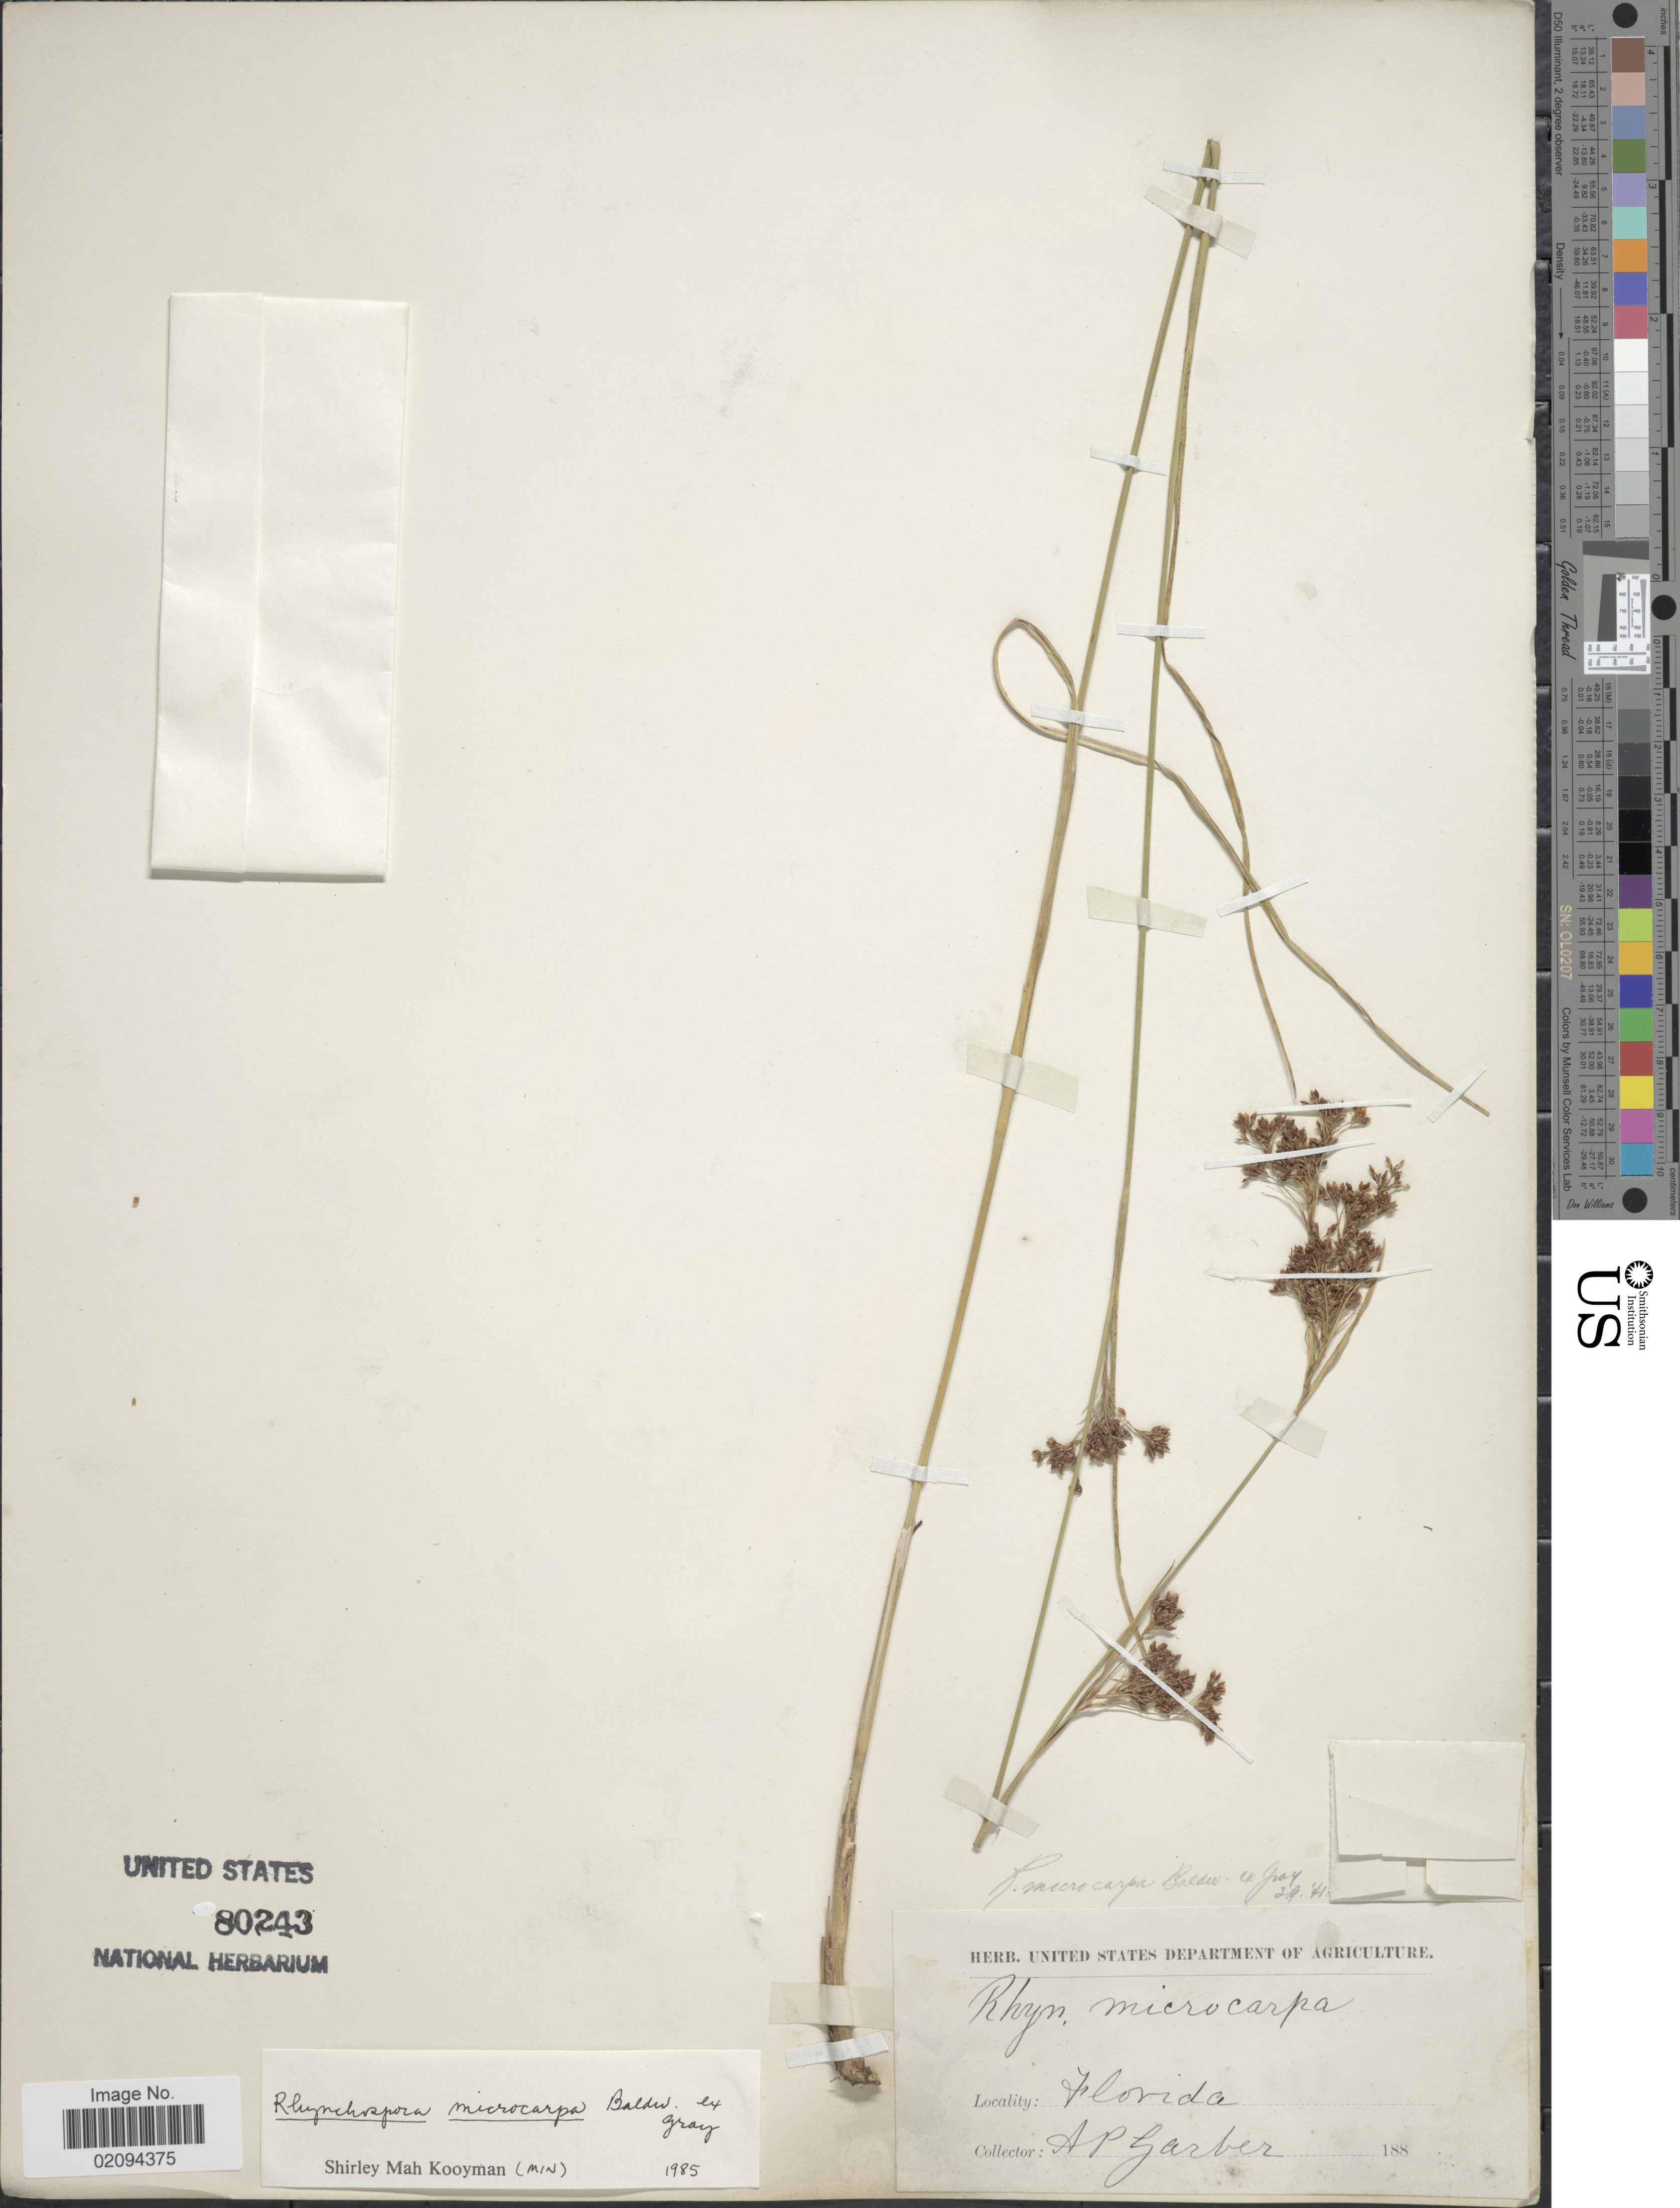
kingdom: Plantae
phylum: Tracheophyta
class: Liliopsida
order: Poales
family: Cyperaceae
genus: Rhynchospora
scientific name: Rhynchospora microcarpa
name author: Baldwin ex A. Gray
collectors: A. P. Garber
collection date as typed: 188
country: United States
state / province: Florida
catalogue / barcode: US 80243